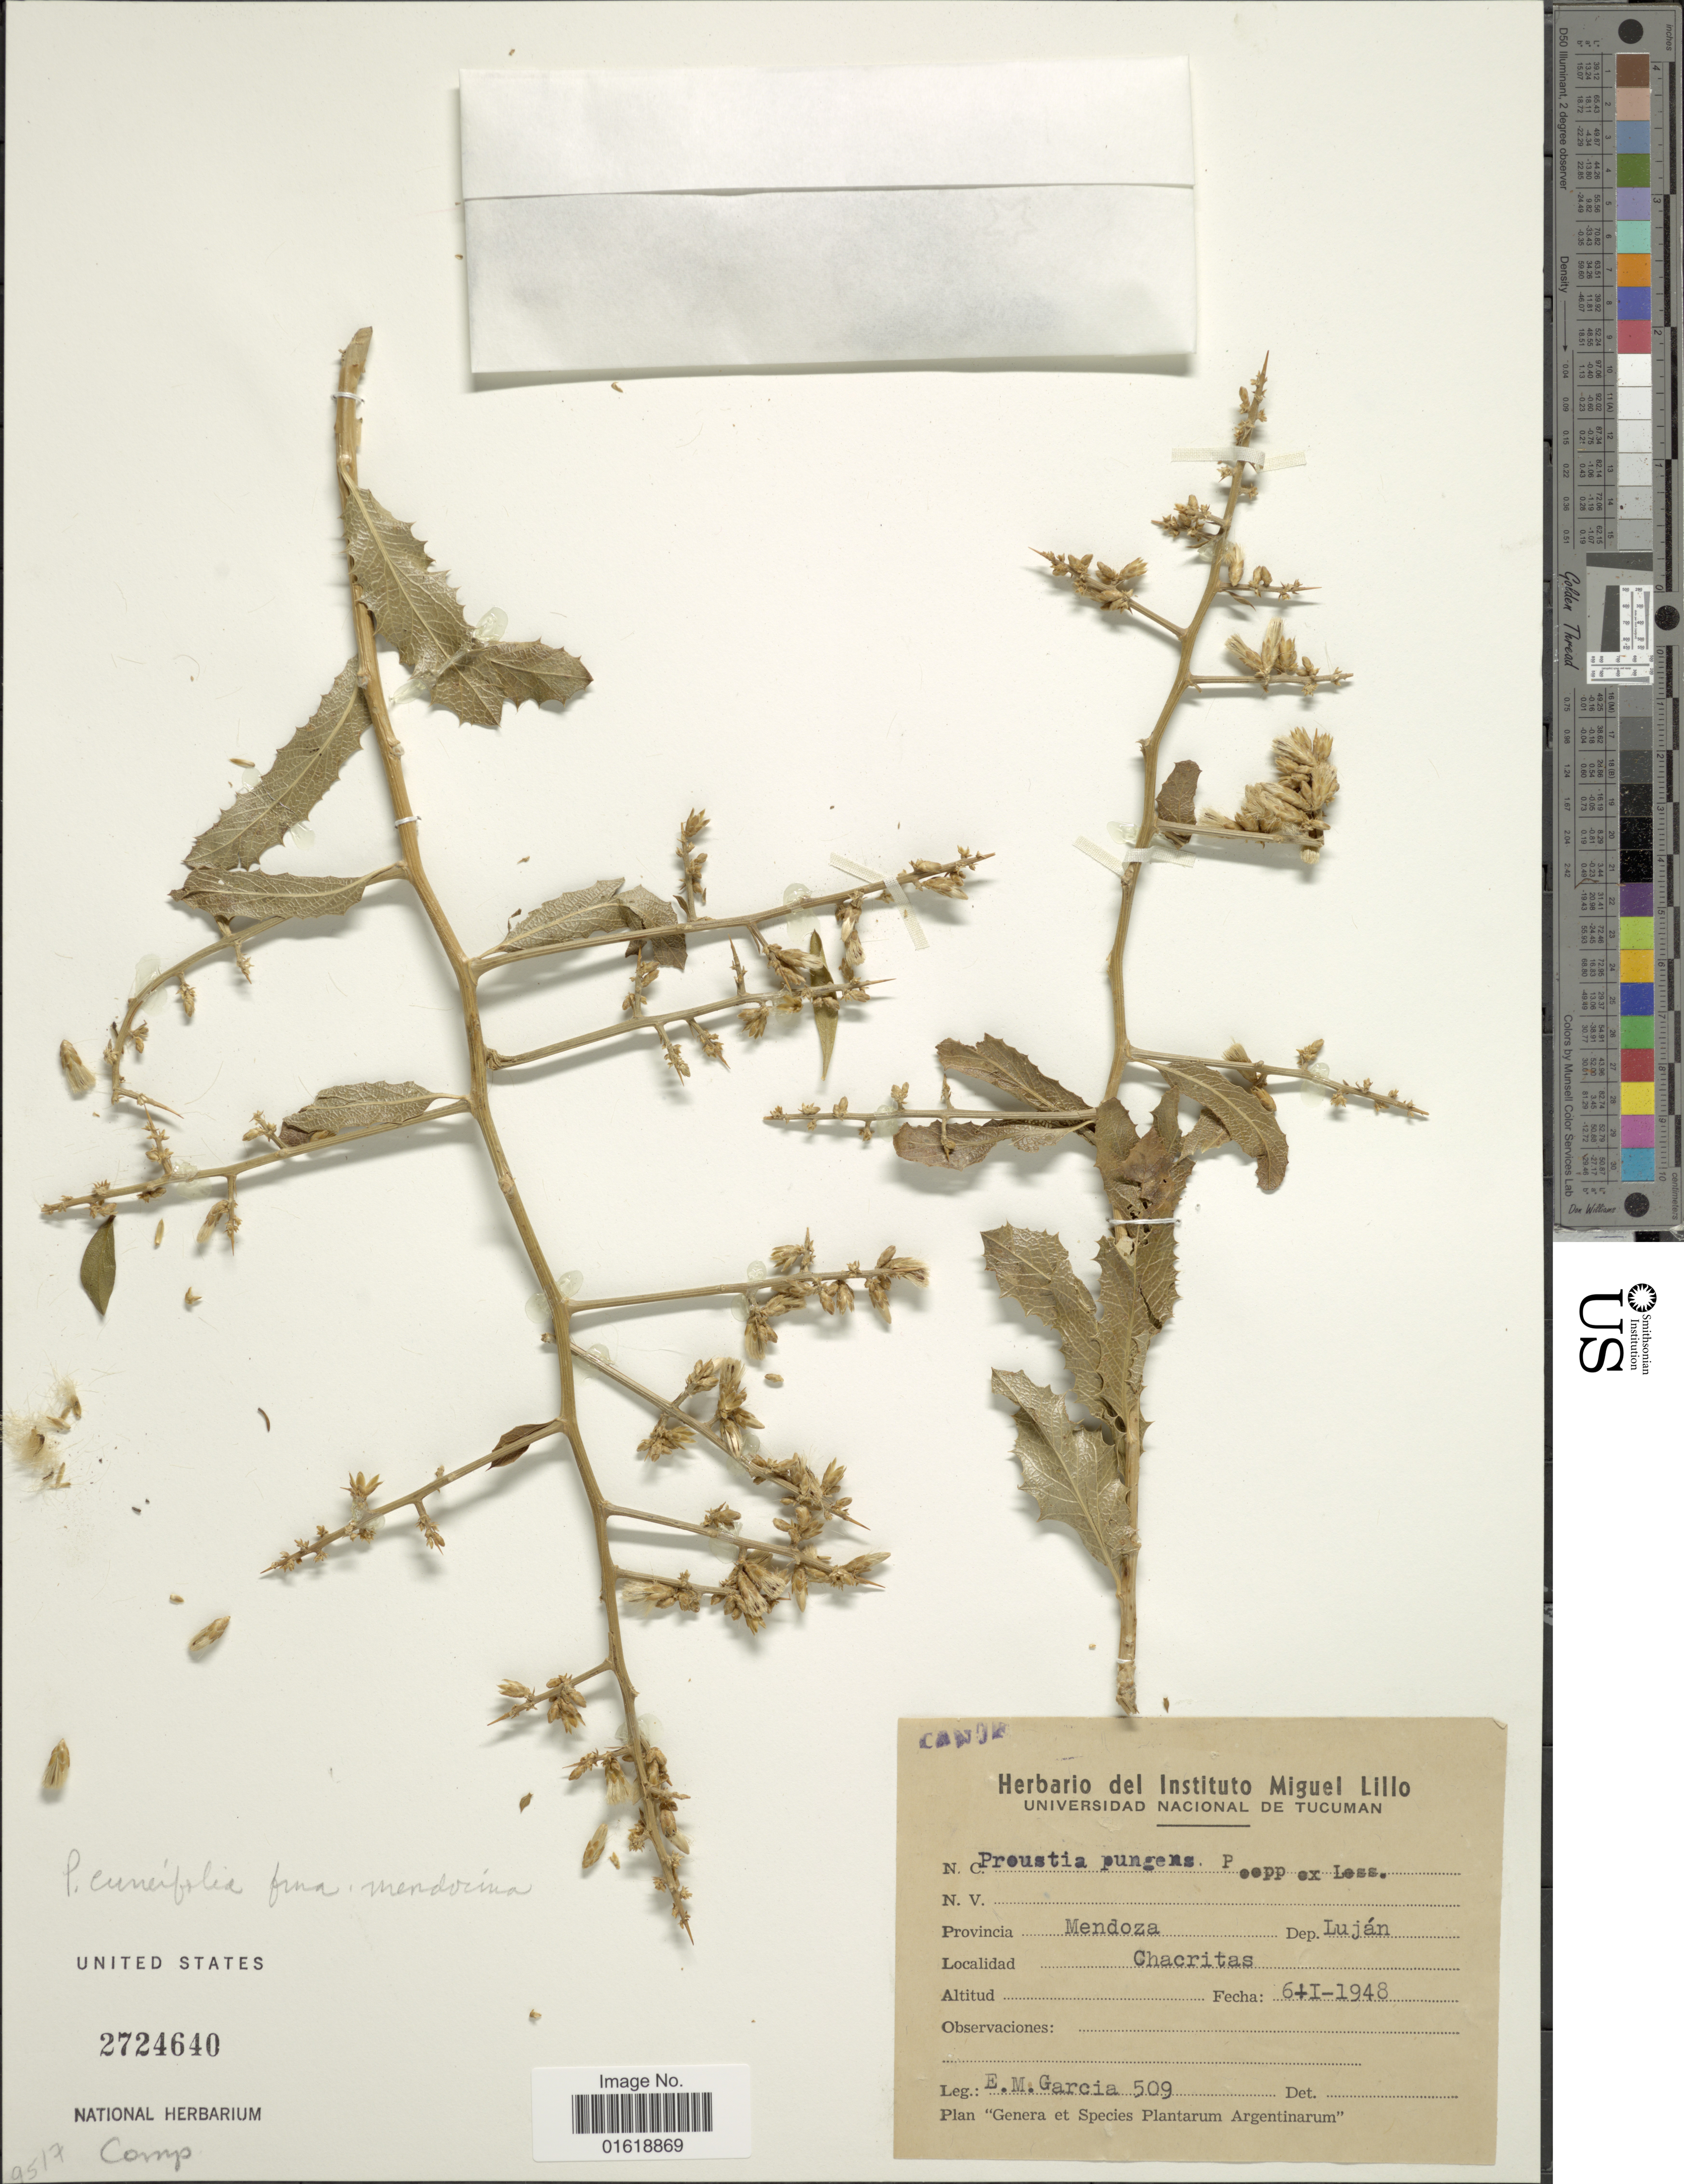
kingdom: Plantae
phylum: Tracheophyta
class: Magnoliopsida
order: Asterales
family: Asteraceae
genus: Proustia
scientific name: Proustia pungens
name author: Poepp. ex Less.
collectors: E. García-M.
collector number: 509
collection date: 1948-01-06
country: Argentina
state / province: Mendoza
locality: Provincia Mendoza. Dep. Luján. Chacritas.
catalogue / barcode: US 2724640